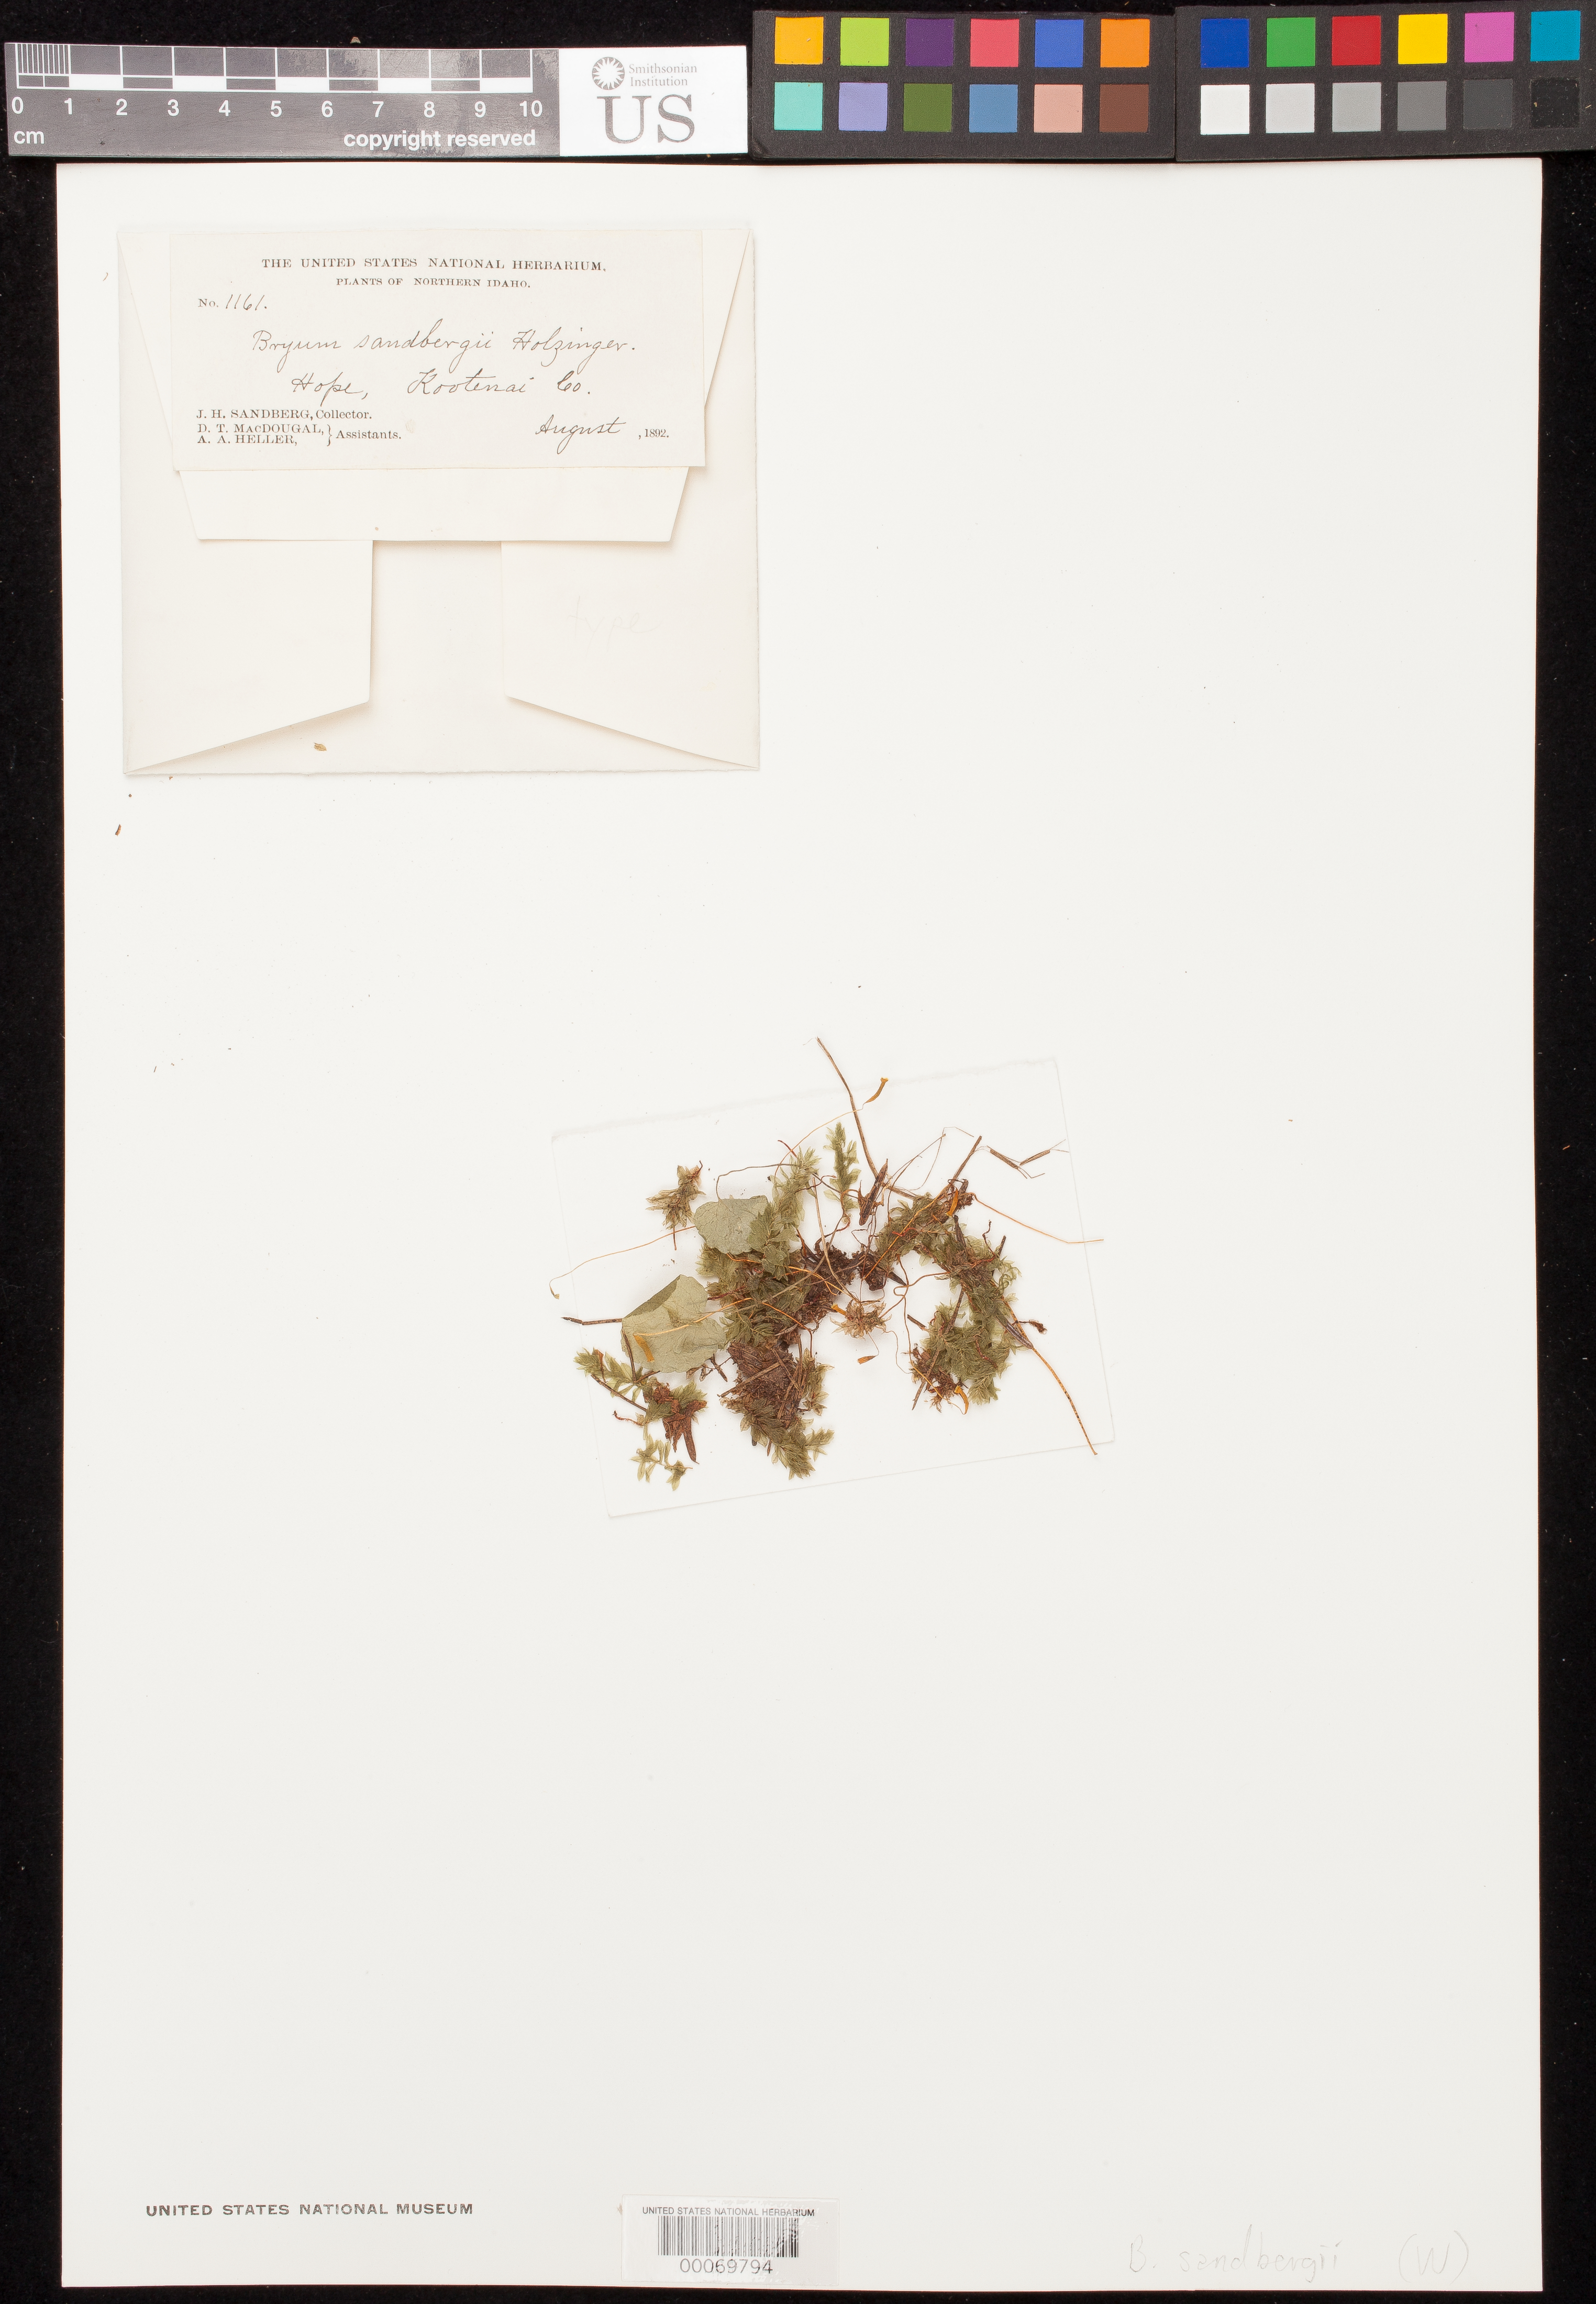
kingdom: Plantae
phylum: Bryophyta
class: Bryopsida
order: Bryales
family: Bryaceae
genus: Bryum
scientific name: Bryum sandbergii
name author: Holz.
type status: Holotype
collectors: J. H. Sandberg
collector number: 1161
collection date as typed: Aug 1892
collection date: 1892-08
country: United States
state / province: Idaho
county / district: Kootenai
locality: Hope.